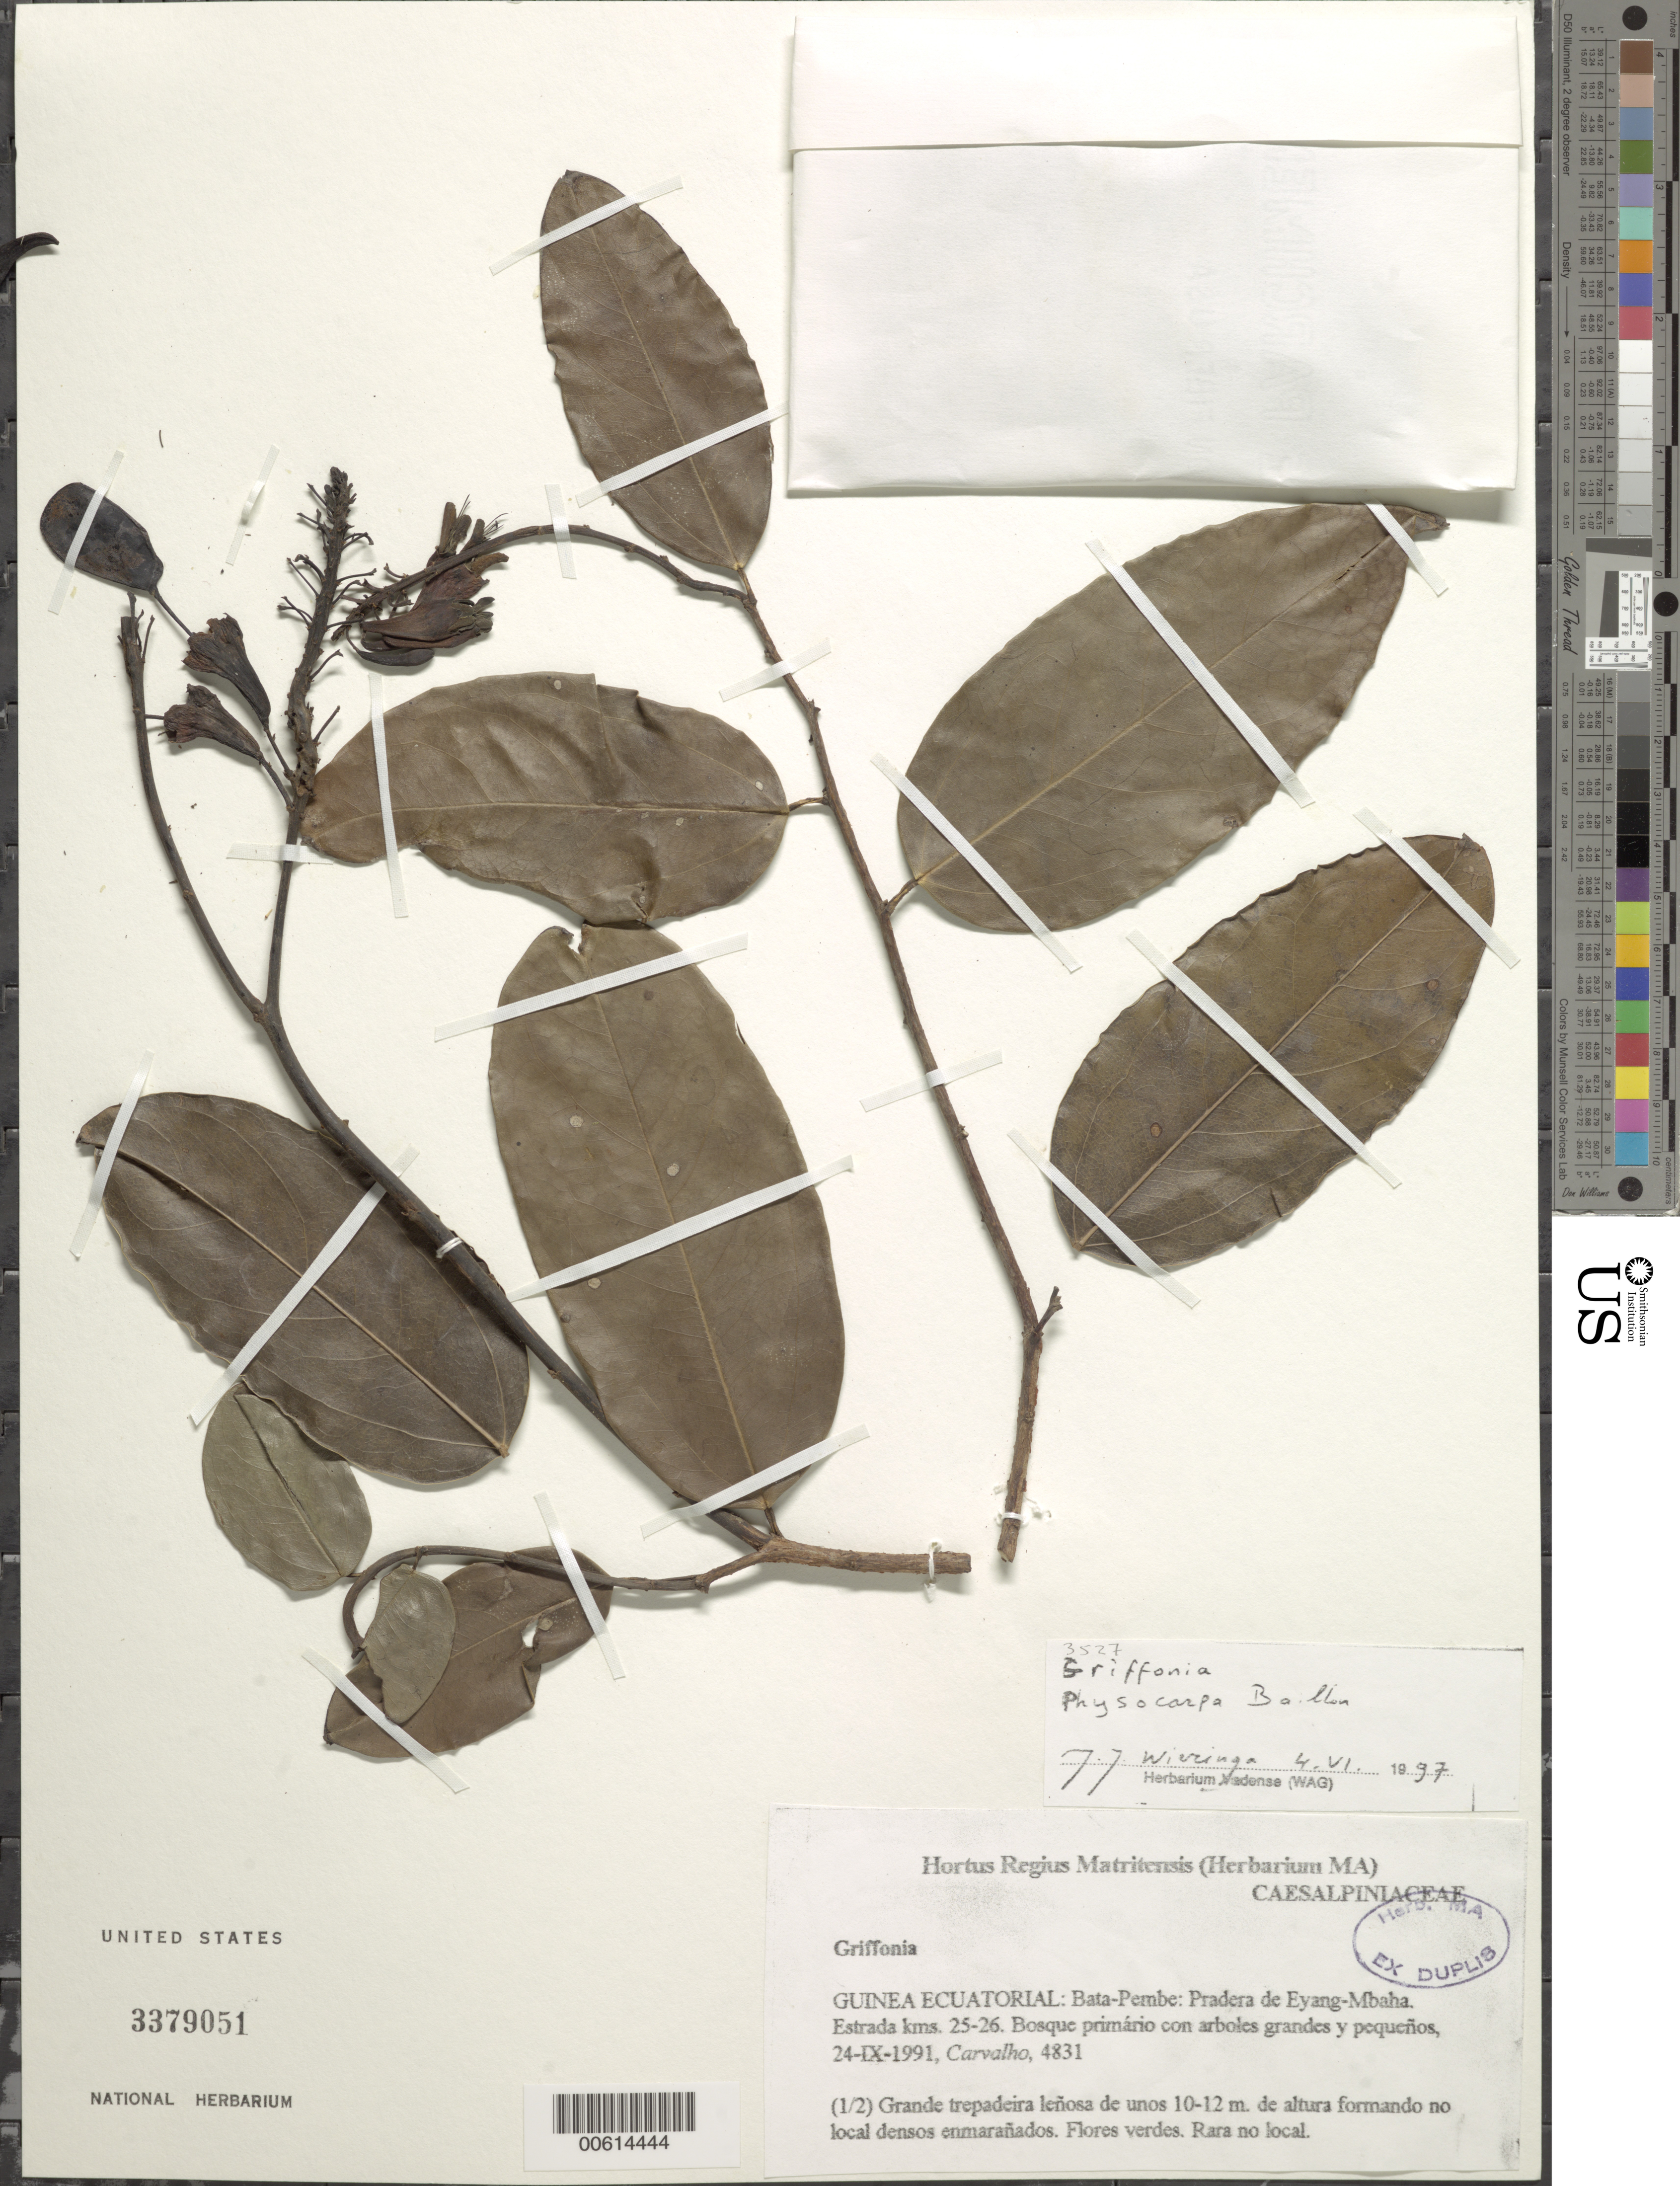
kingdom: Plantae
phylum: Tracheophyta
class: Magnoliopsida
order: Fabales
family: Fabaceae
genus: Griffonia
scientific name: Griffonia physocarpa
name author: Baill.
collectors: Carvalho, --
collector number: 4831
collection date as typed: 24 Sep 1991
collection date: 1991-09-24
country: Equatorial Guinea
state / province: Litoral (?)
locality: Bata-Pembe, Pradera de Eyang-Mbaha. [Bata-Pembe, prairie of Eyang-Mbaha; former Province of Río Muni (Mbini).]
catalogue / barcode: US 3379051